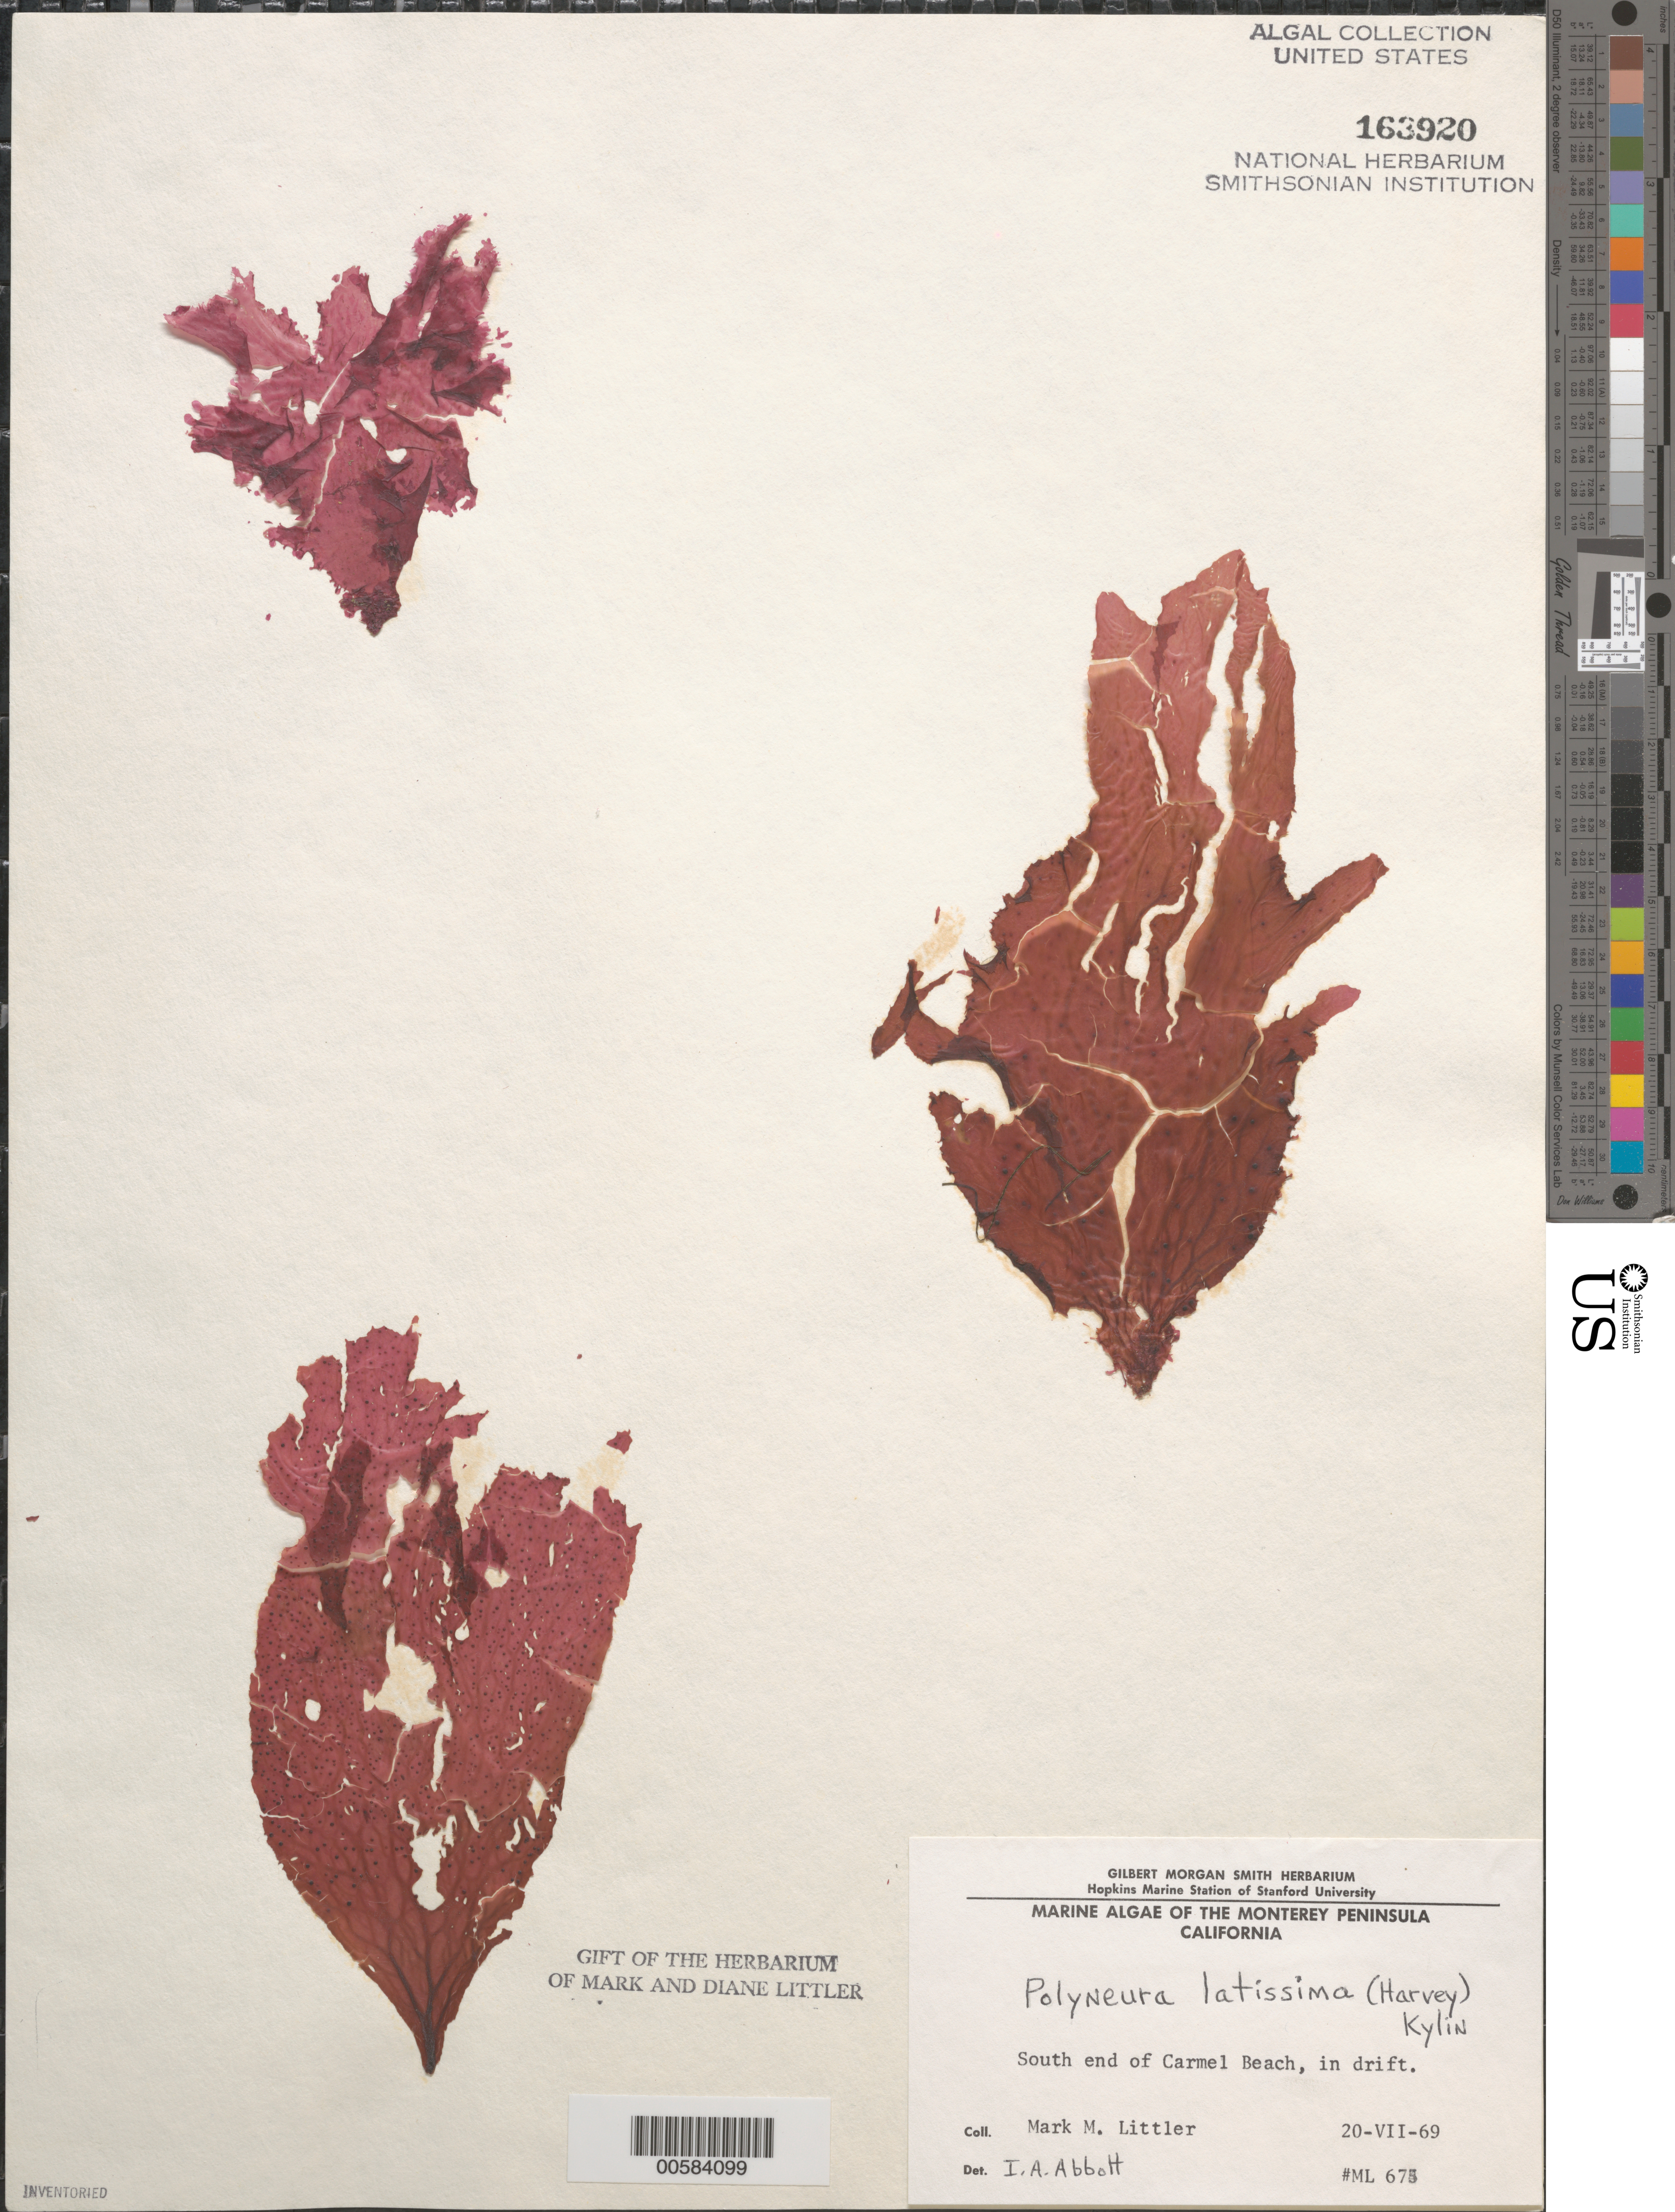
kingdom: Plantae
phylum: Rhodophyta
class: Florideophyceae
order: Ceramiales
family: Delesseriaceae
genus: Polyneura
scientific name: Polyneura latissima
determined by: Abbott, Isabella A.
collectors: M. M. Littler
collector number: ML 675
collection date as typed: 20 Jul 1969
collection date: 1969-07-20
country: United States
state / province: California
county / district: Monterey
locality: Carmel Beach, south end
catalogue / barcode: US 163920